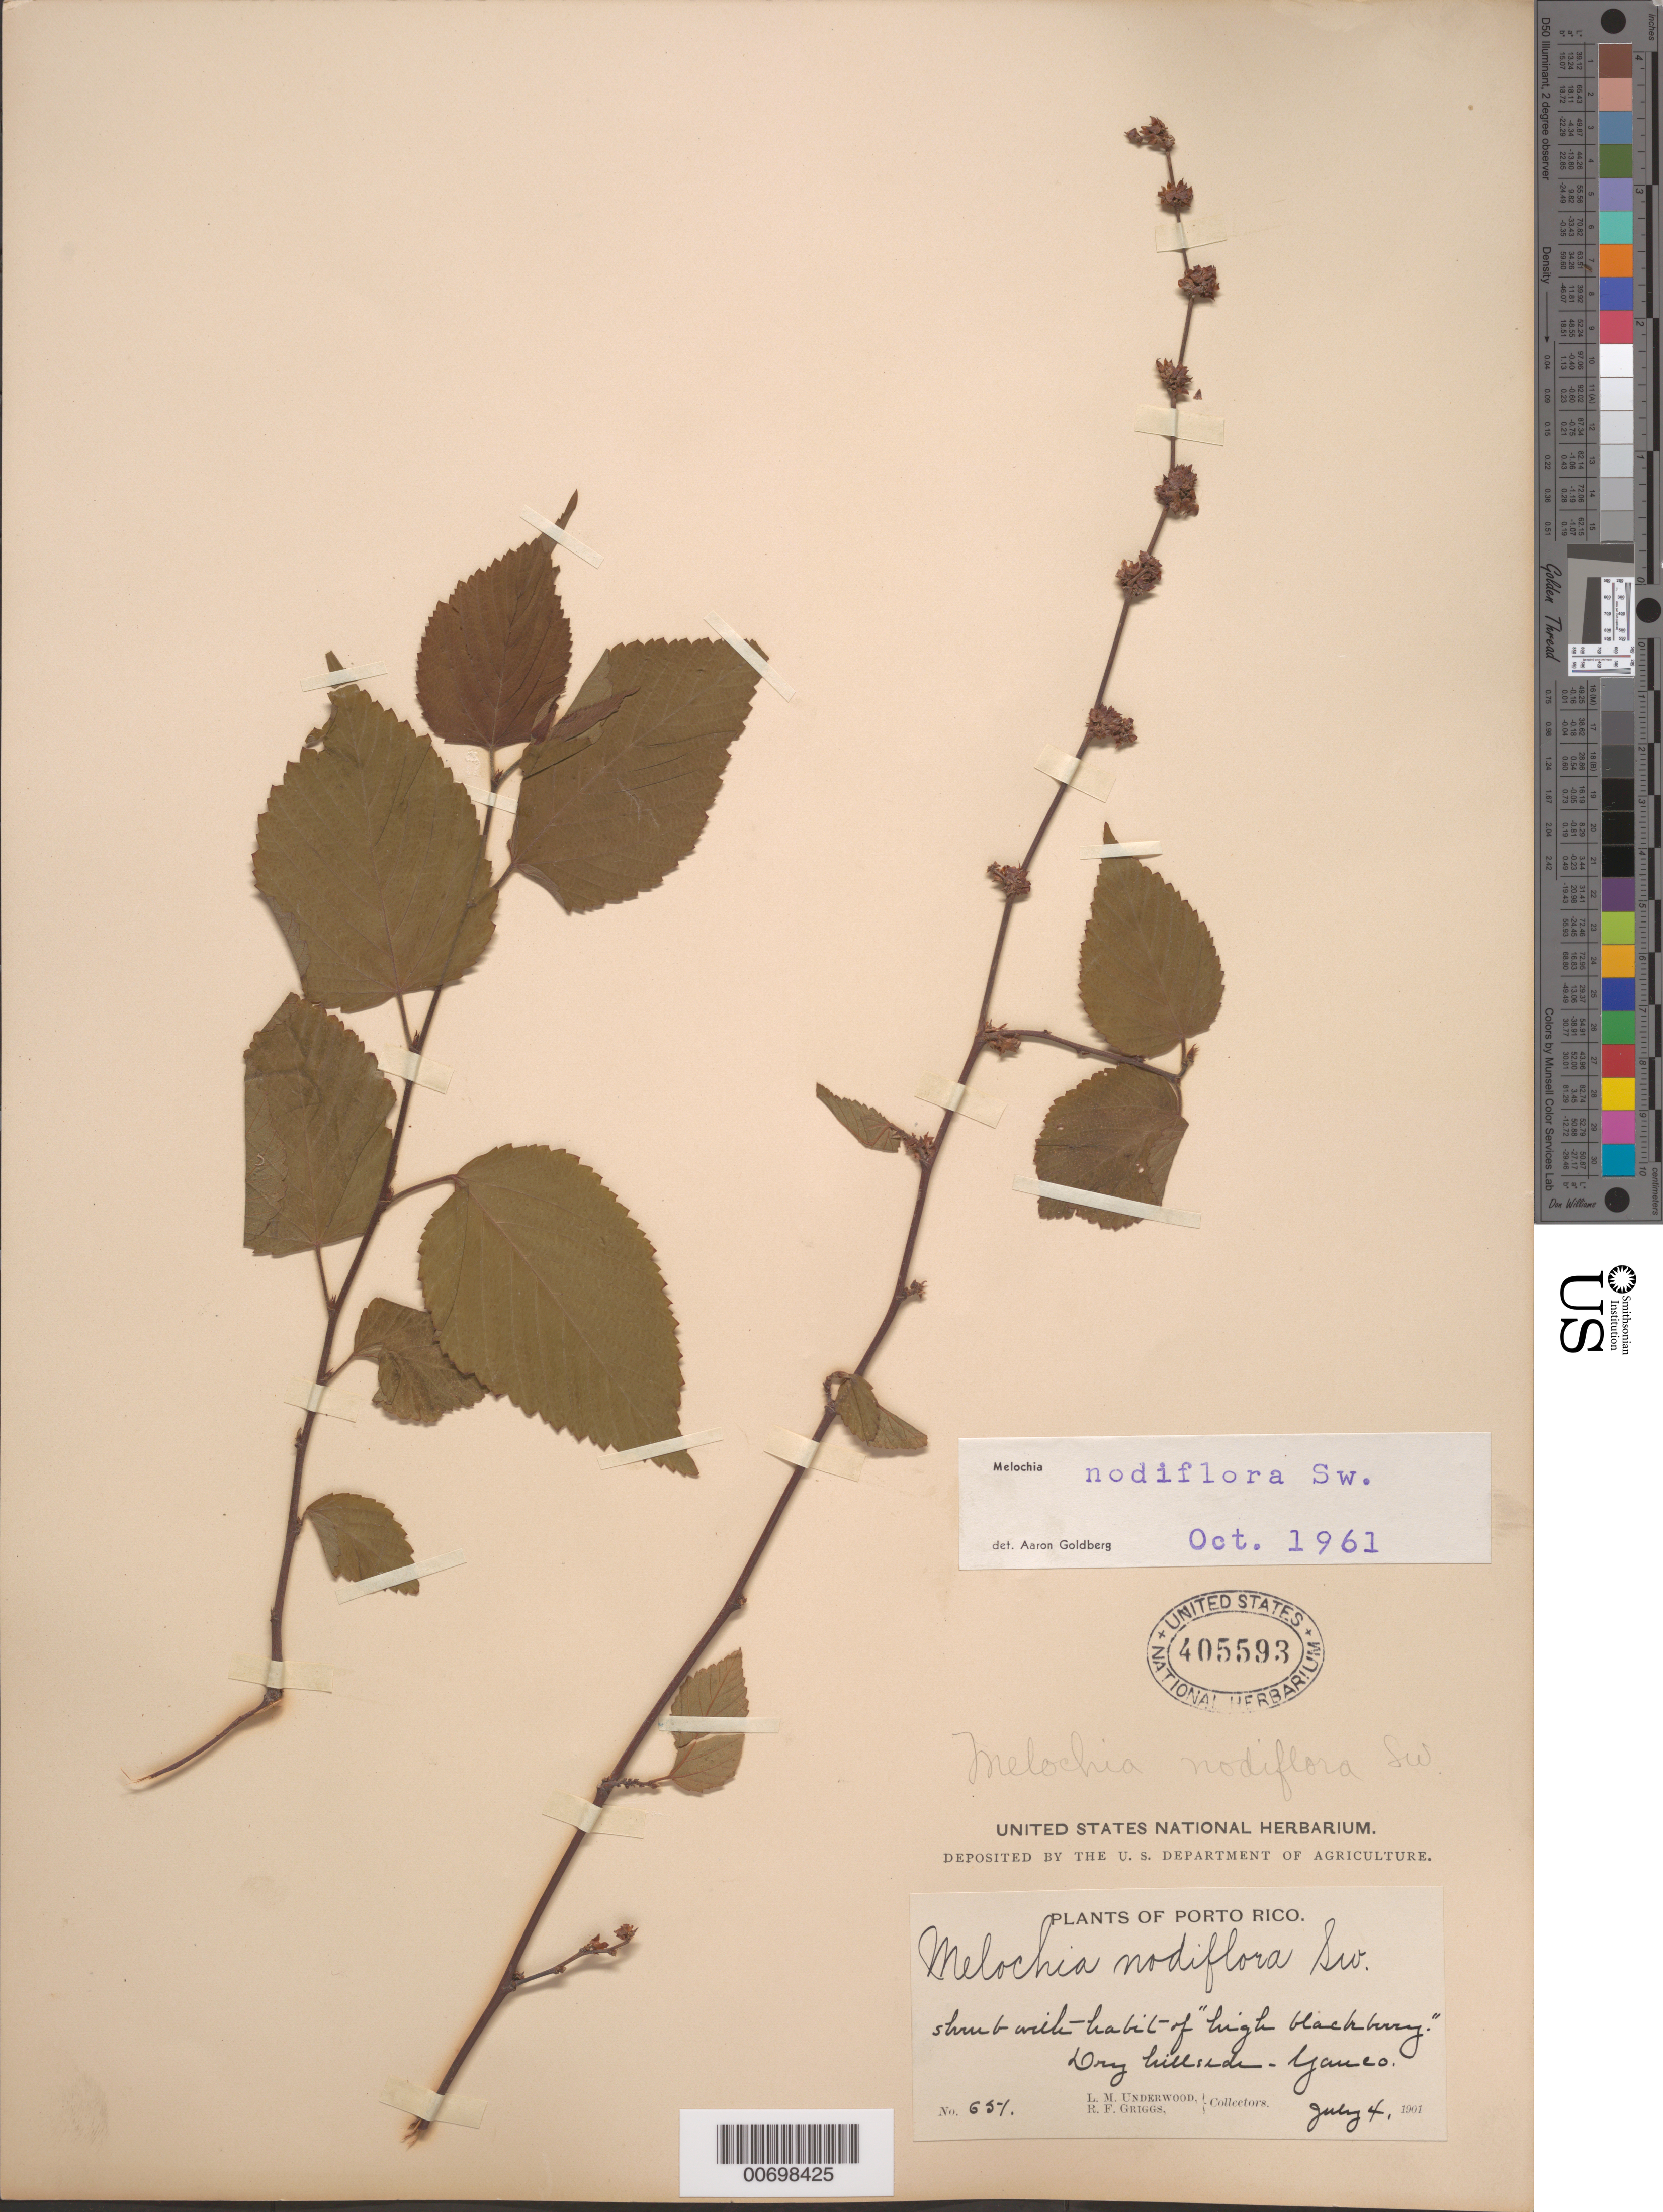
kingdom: Plantae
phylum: Tracheophyta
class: Magnoliopsida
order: Malvales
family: Malvaceae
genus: Melochia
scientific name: Melochia nodiflora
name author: Sw.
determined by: Goldberg, Aaron, (US), NMNH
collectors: L. M. Underwood & R. F. Griggs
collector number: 651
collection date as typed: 04 Jul 1901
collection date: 1901-07-04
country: Puerto Rico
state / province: Yauco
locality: Yauco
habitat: Dry hillside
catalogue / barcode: US 405593